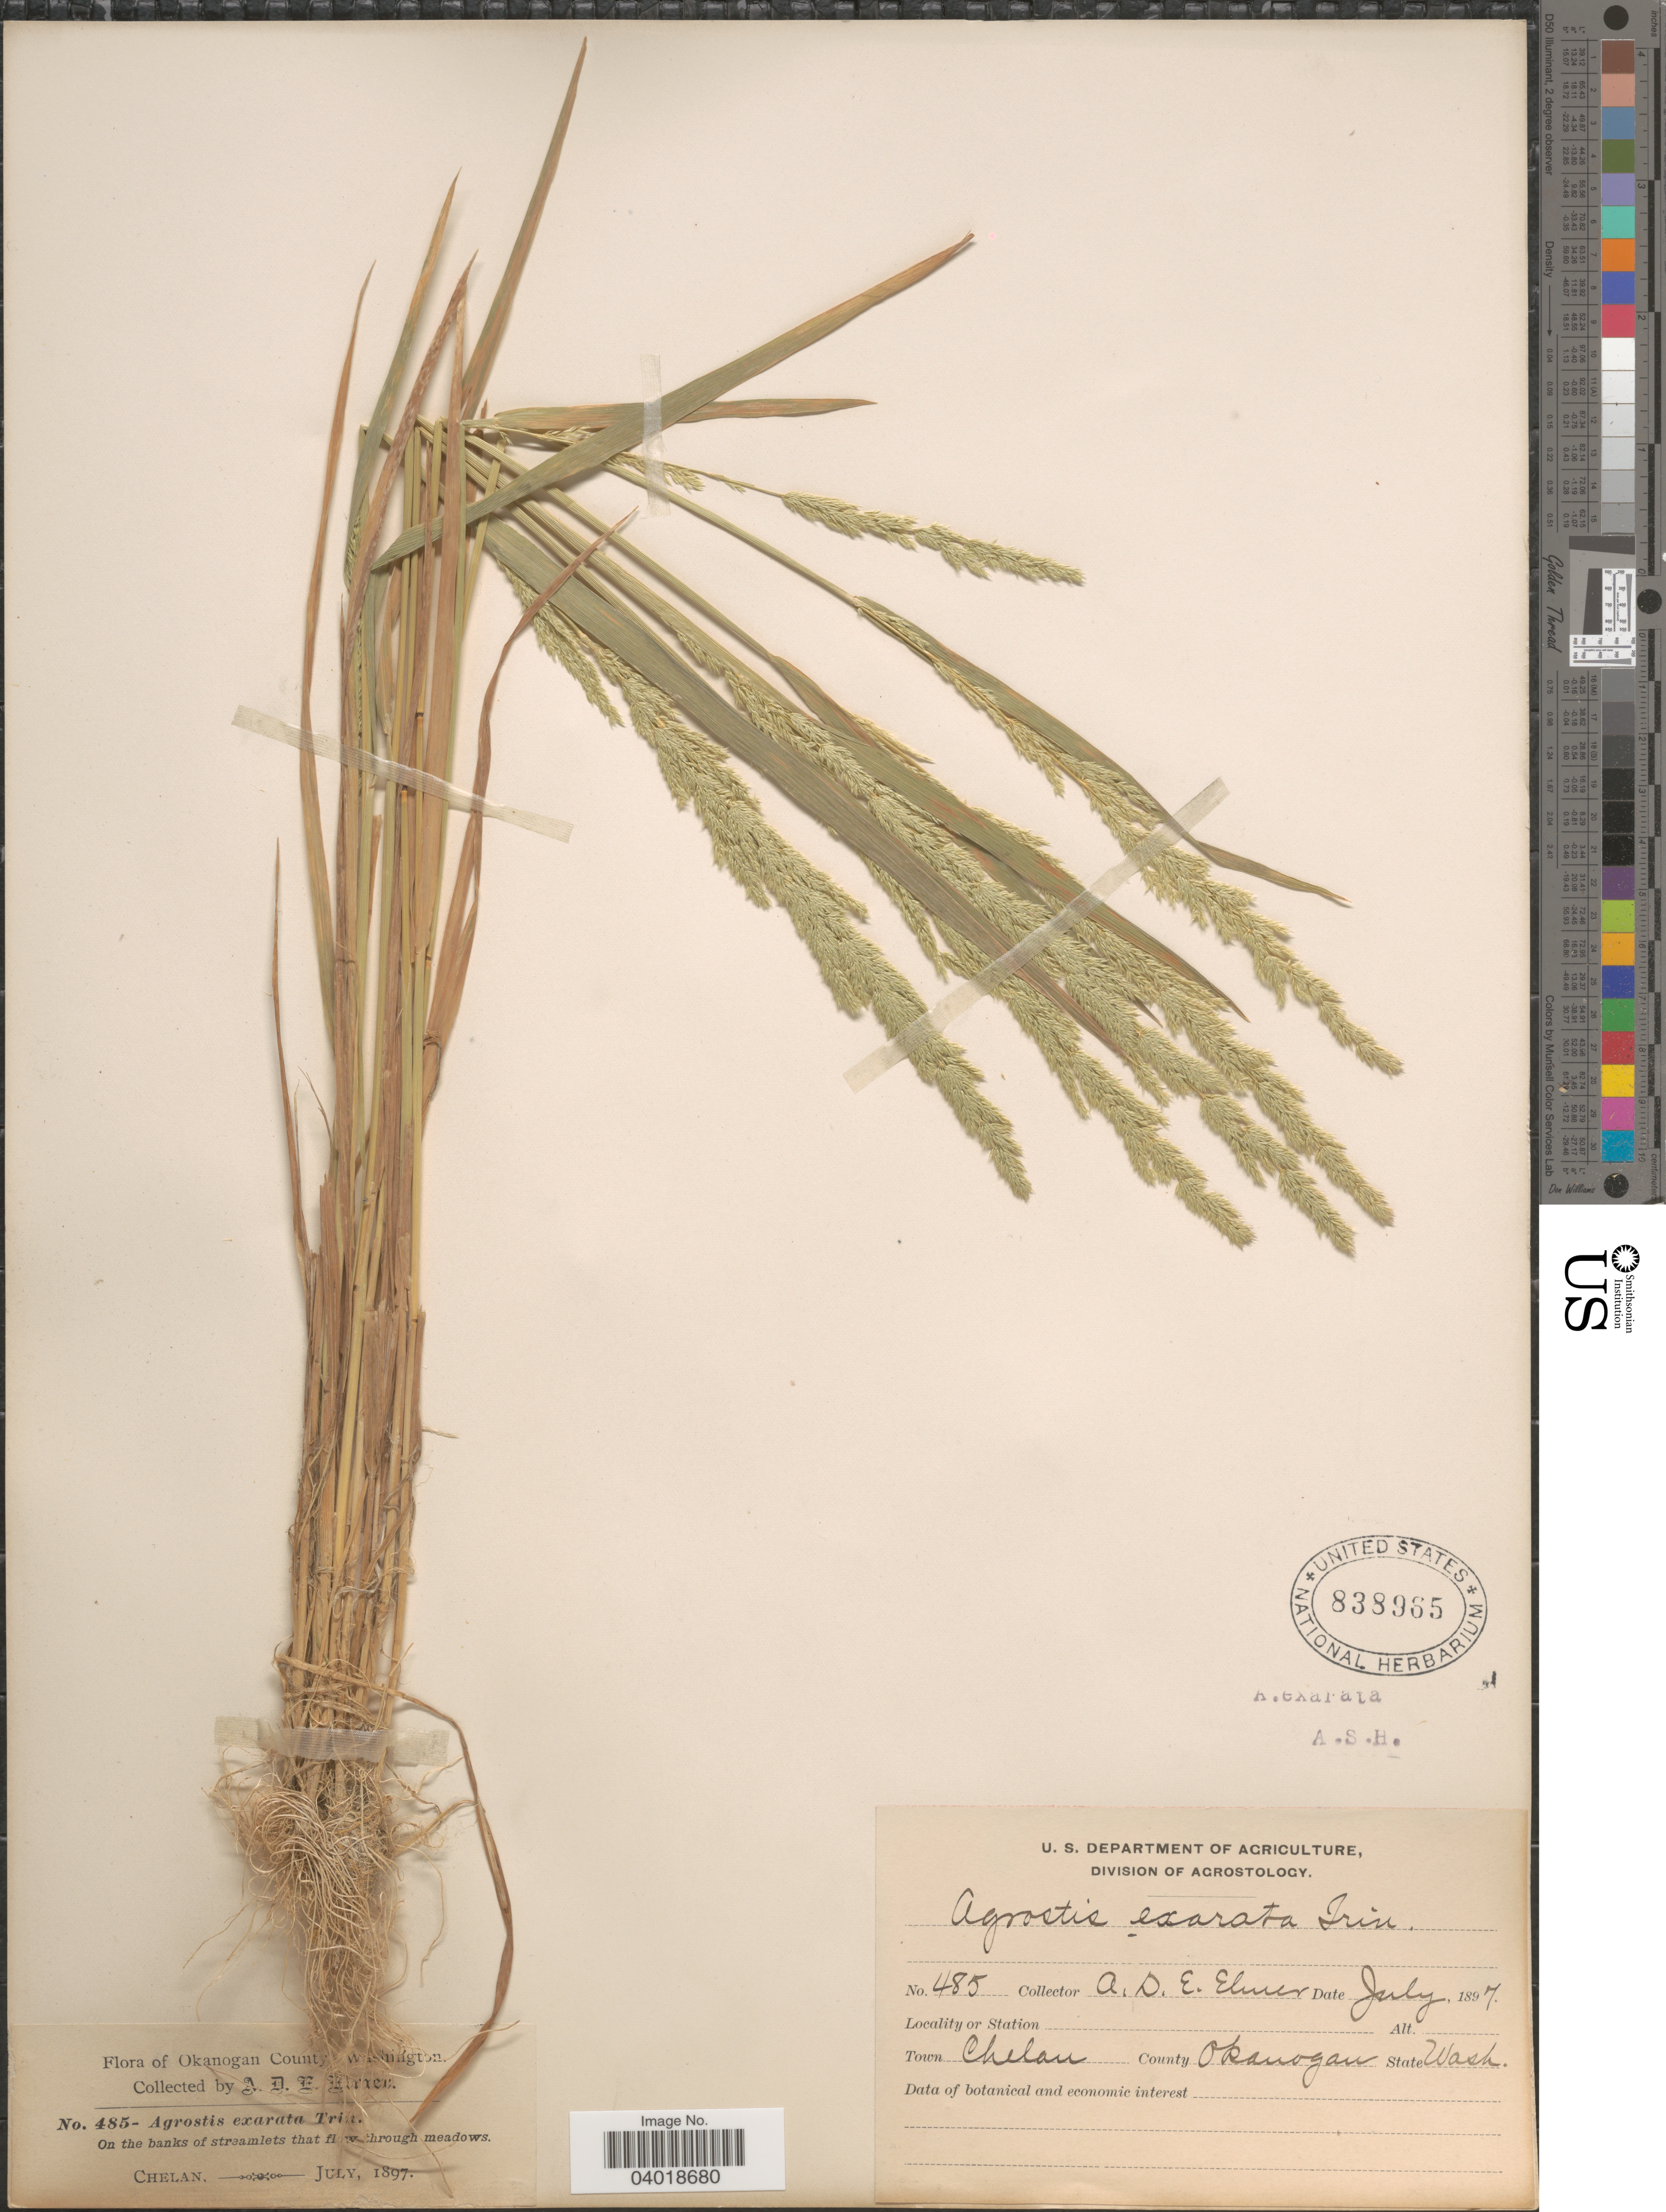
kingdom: Plantae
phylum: Tracheophyta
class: Liliopsida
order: Poales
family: Poaceae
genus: Agrostis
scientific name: Agrostis exarata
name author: Trin.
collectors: A. D. E. Elmer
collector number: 485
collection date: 1897-07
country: United States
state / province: Washington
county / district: Chelan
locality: On the banks of streamlets that flow through meadows. Town Chelan.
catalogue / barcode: US 838965